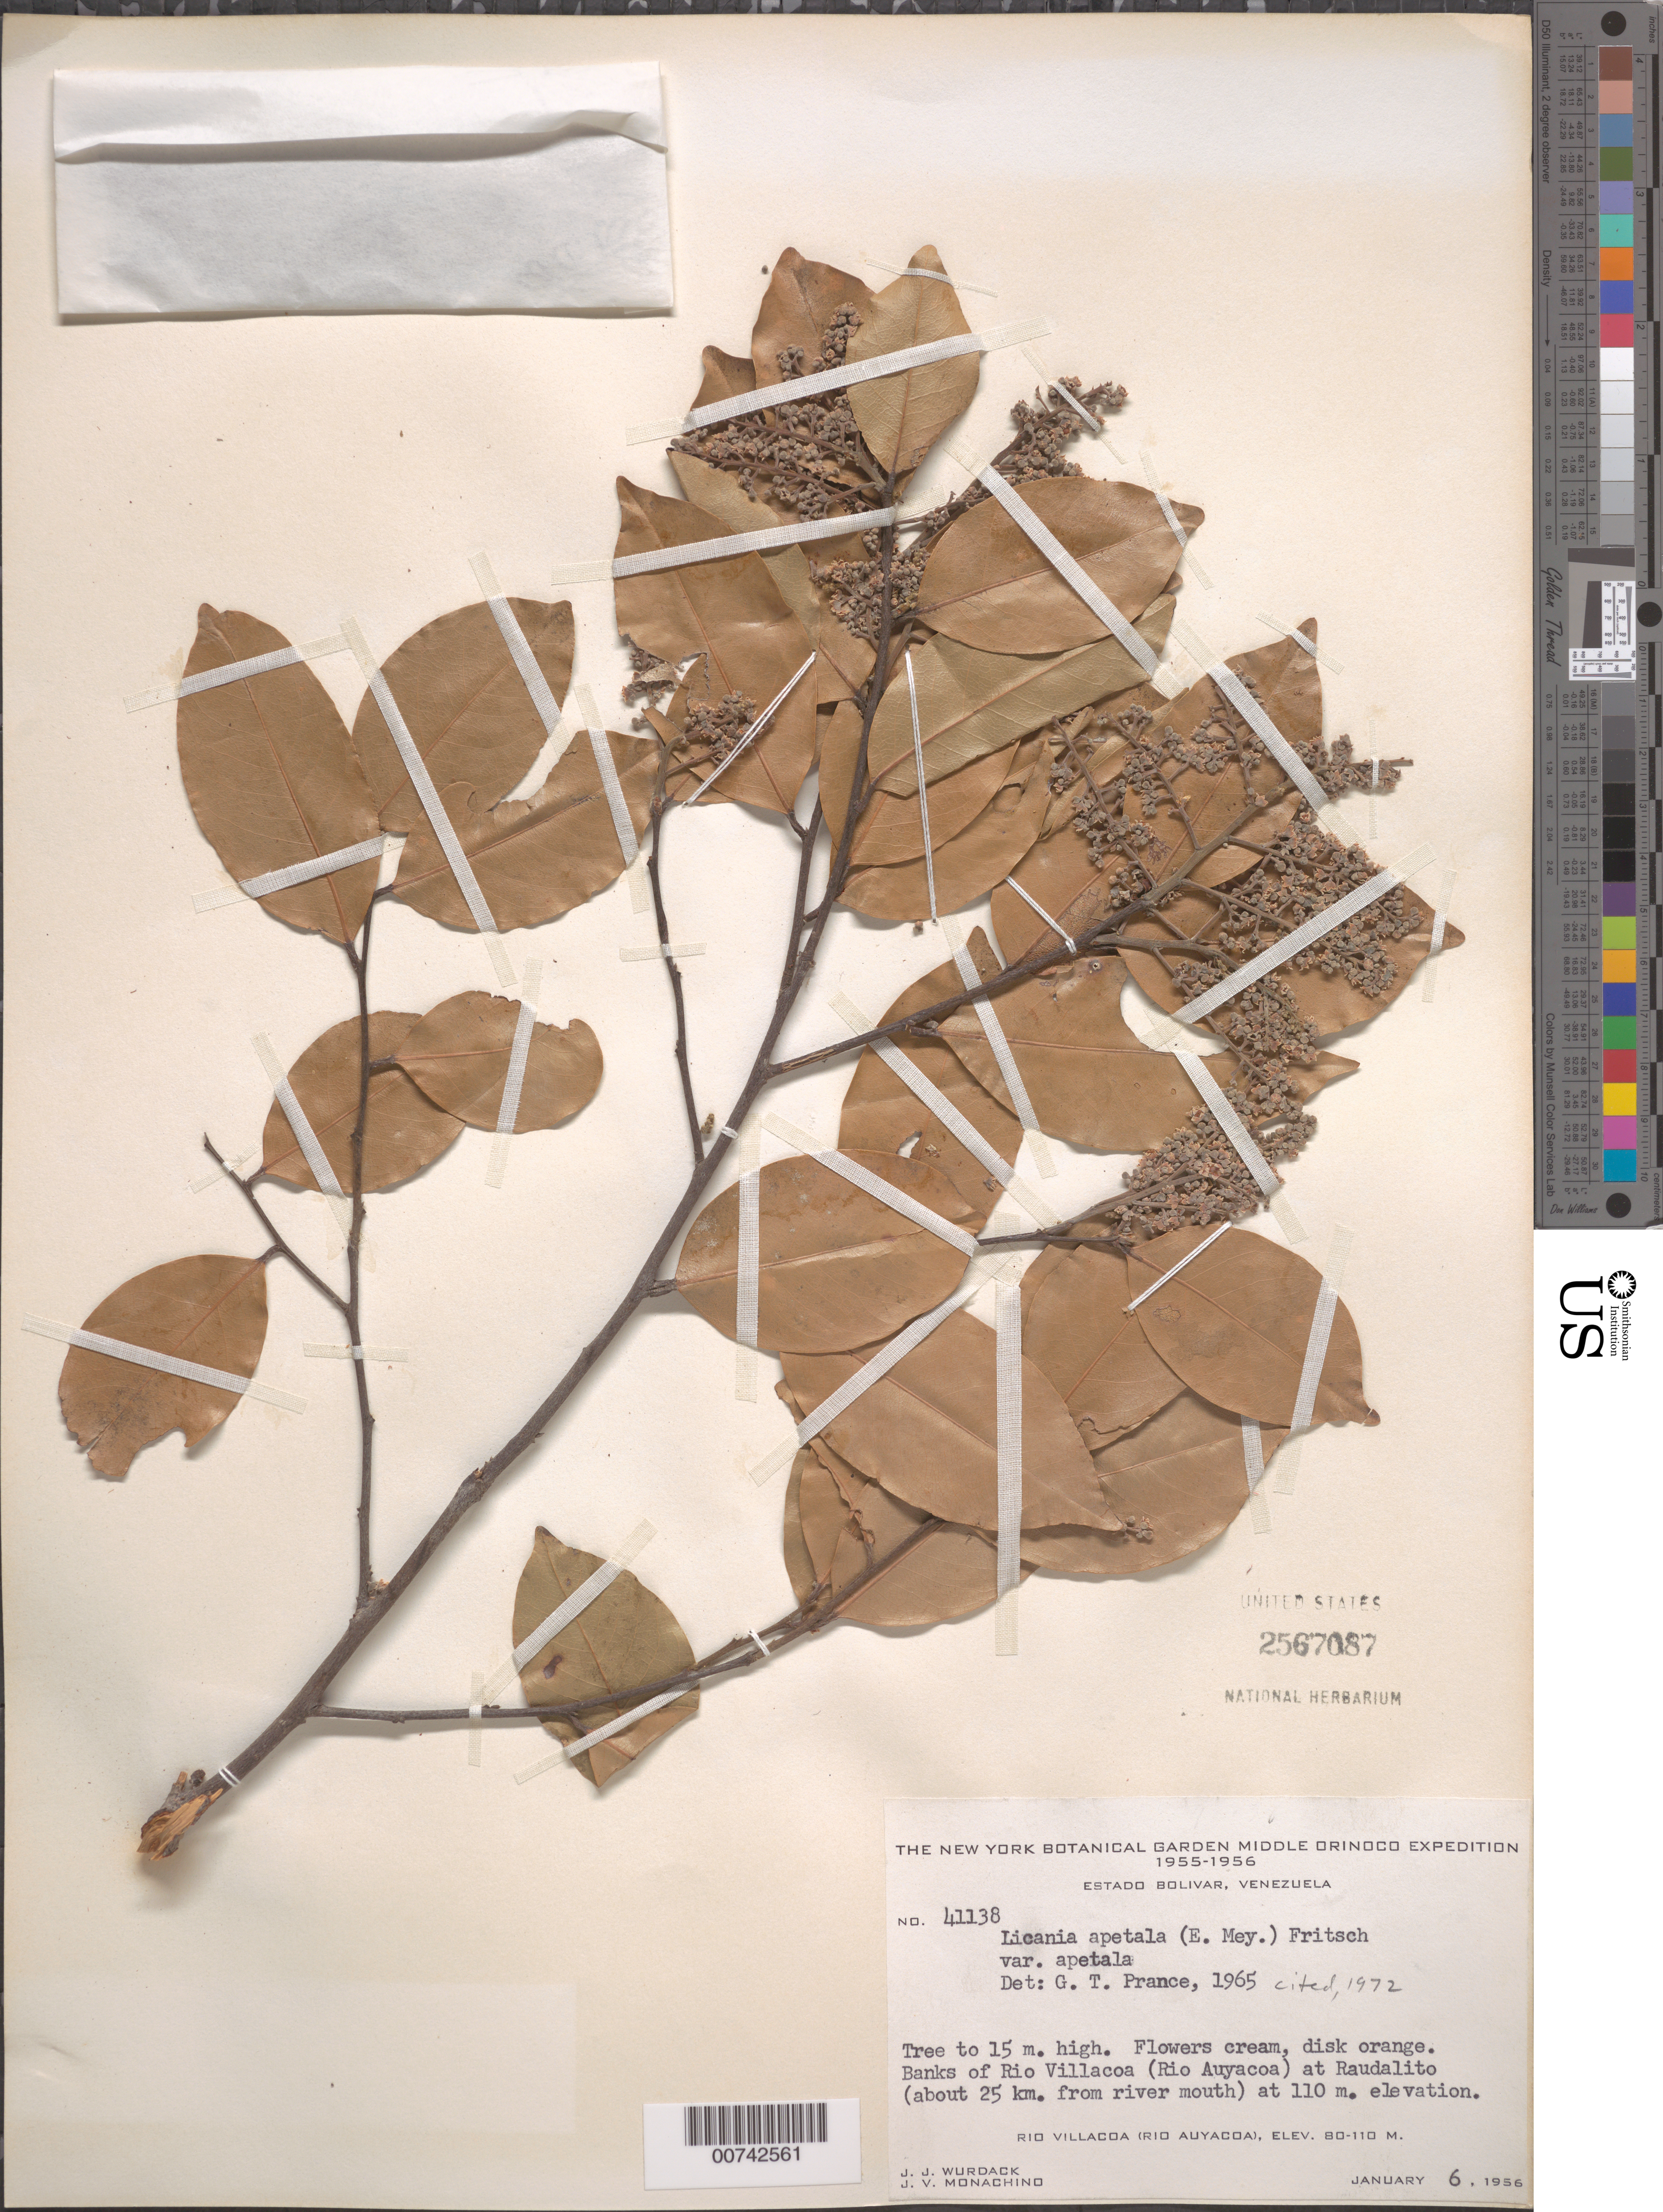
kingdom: Plantae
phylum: Tracheophyta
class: Magnoliopsida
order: Malpighiales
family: Chrysobalanaceae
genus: Leptobalanus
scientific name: Leptobalanus apetalus var. apetalus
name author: (E. Mey.) Sothers & Prance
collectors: J. J. Wurdack & J. V. Monachino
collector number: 41138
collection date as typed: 6-Jan-56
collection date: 1956-01-06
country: Venezuela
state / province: Bolívar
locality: Río Villacoa (Río Auyacoa), at Raudalito, about 25 km from river mouth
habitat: Banks of Rio Villacoa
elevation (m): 80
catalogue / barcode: US 2567087